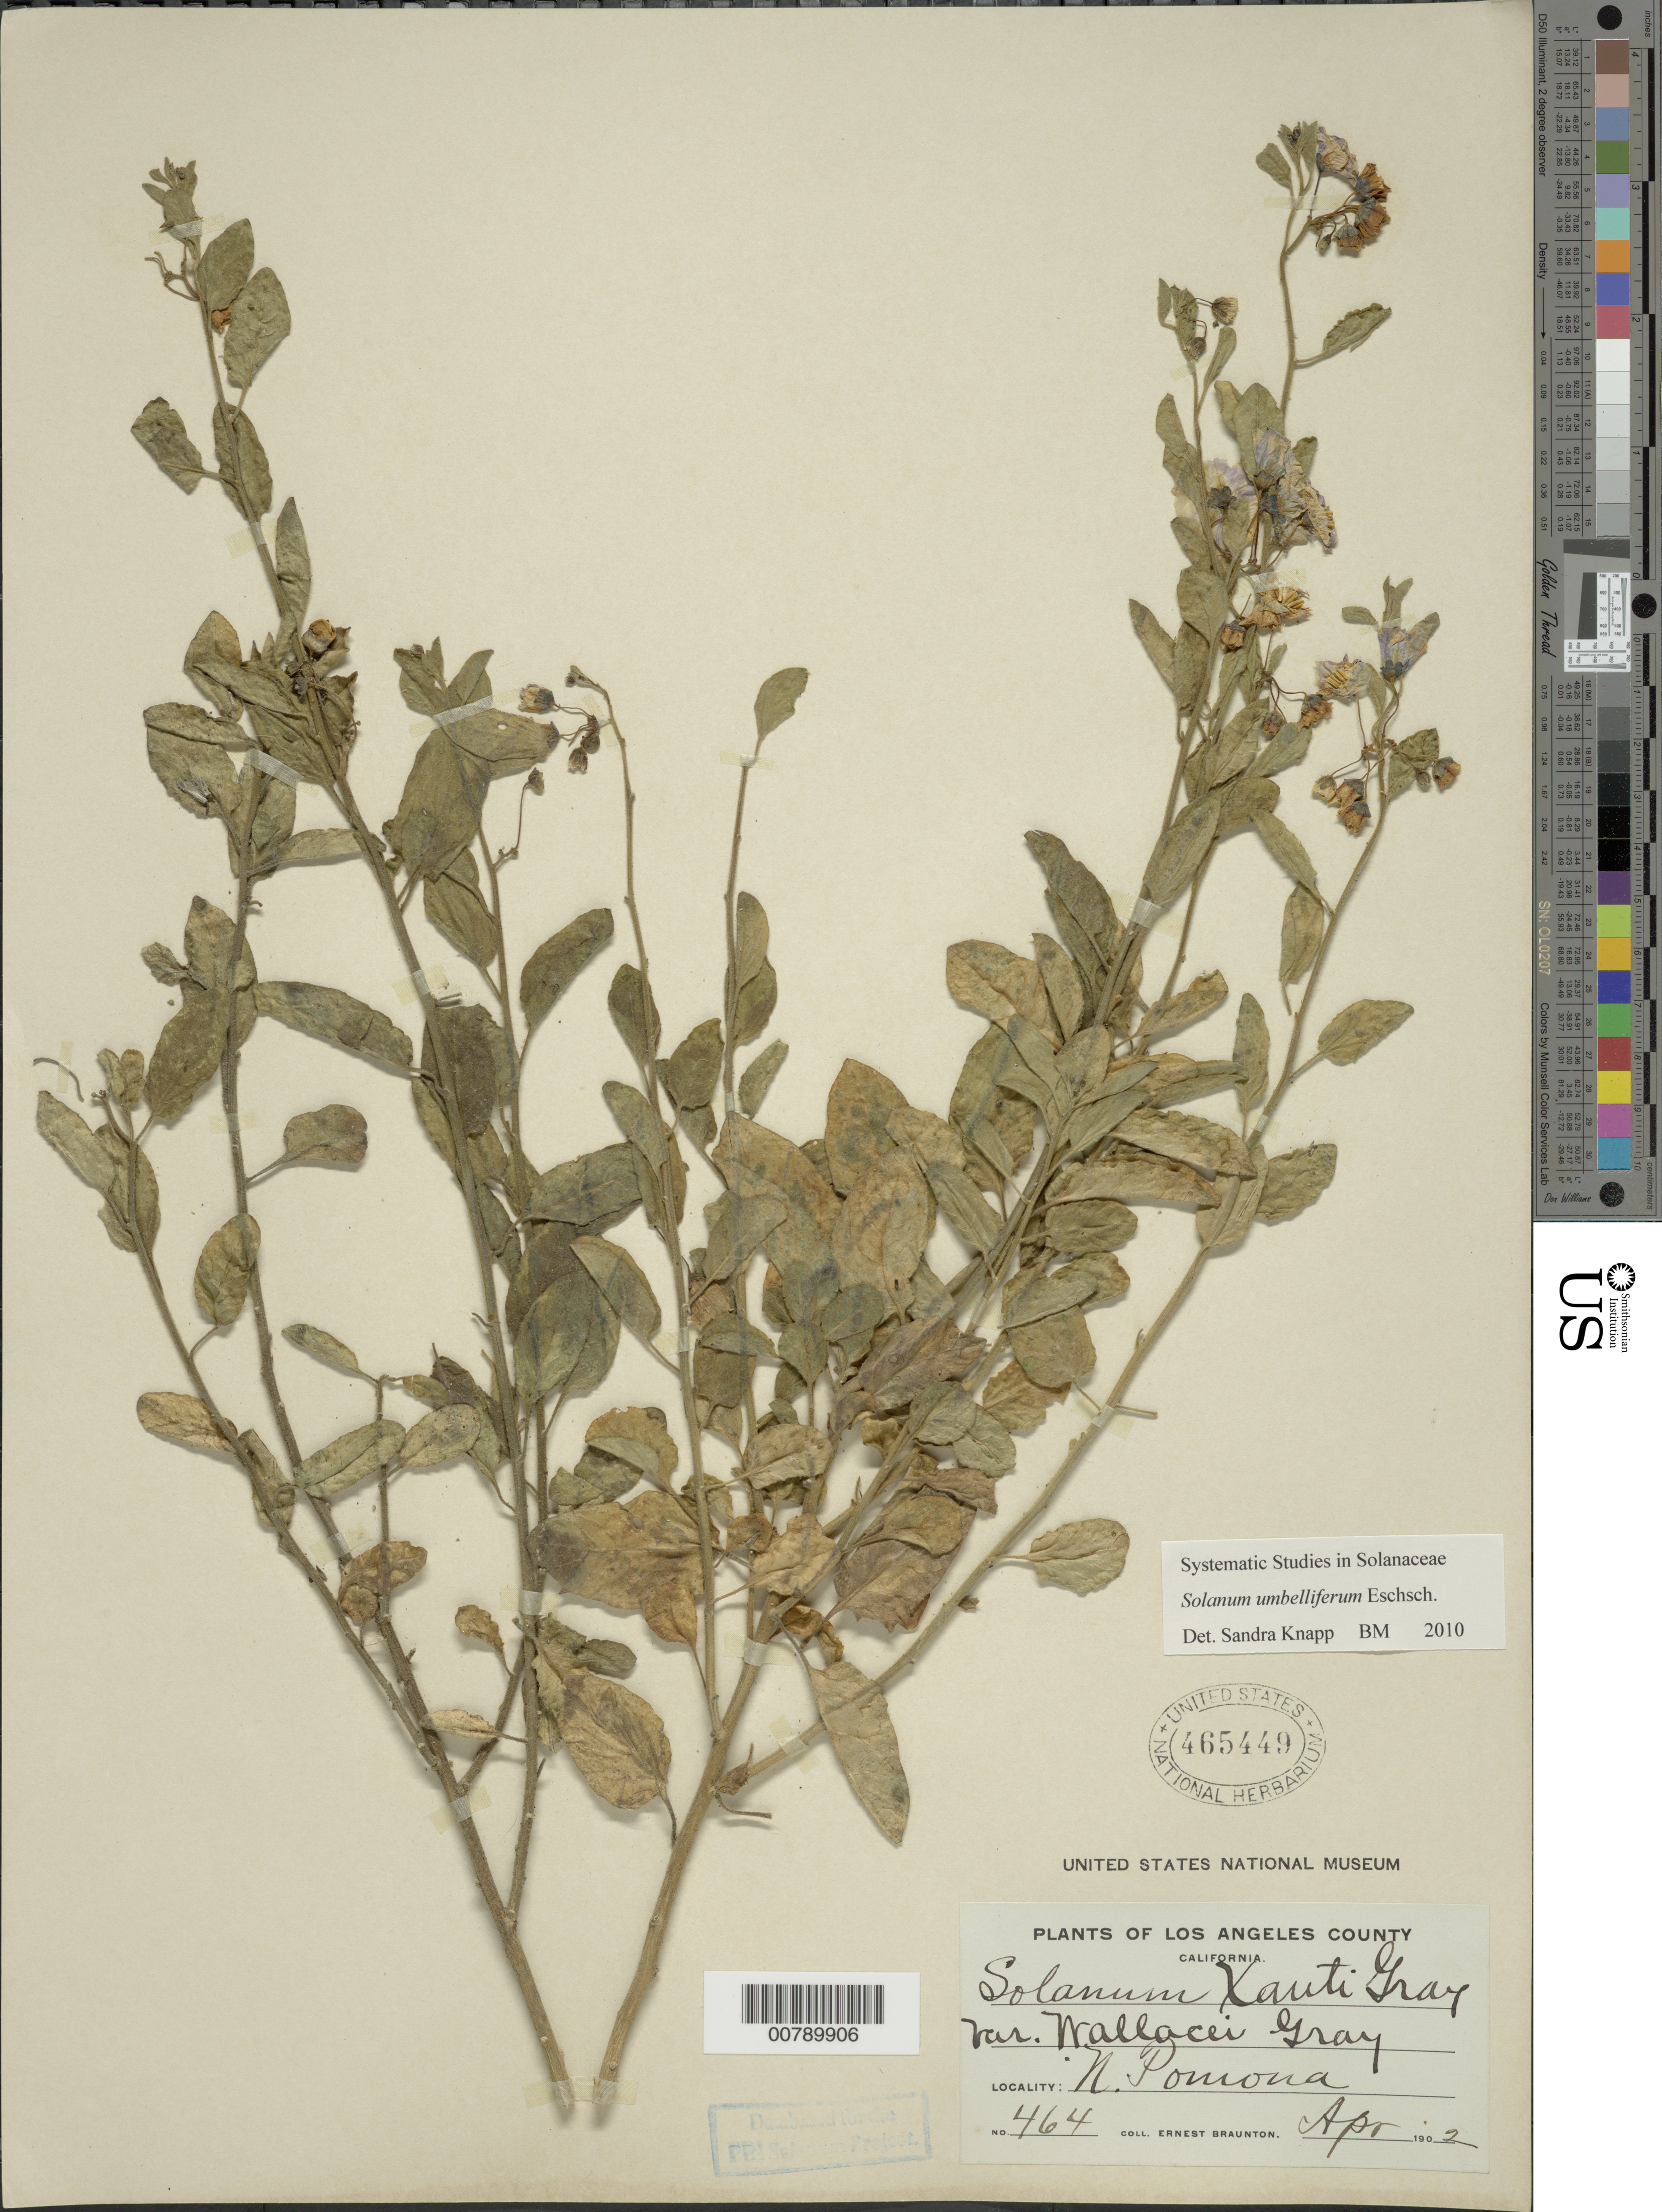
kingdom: Plantae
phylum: Tracheophyta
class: Magnoliopsida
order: Solanales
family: Solanaceae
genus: Solanum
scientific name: Solanum umbelliferum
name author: Eschsch.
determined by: Knapp, S. D.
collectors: E. Braunton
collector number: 464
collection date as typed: Apr 1902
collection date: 1902-04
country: United States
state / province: California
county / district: Los Angeles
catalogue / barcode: US 465449